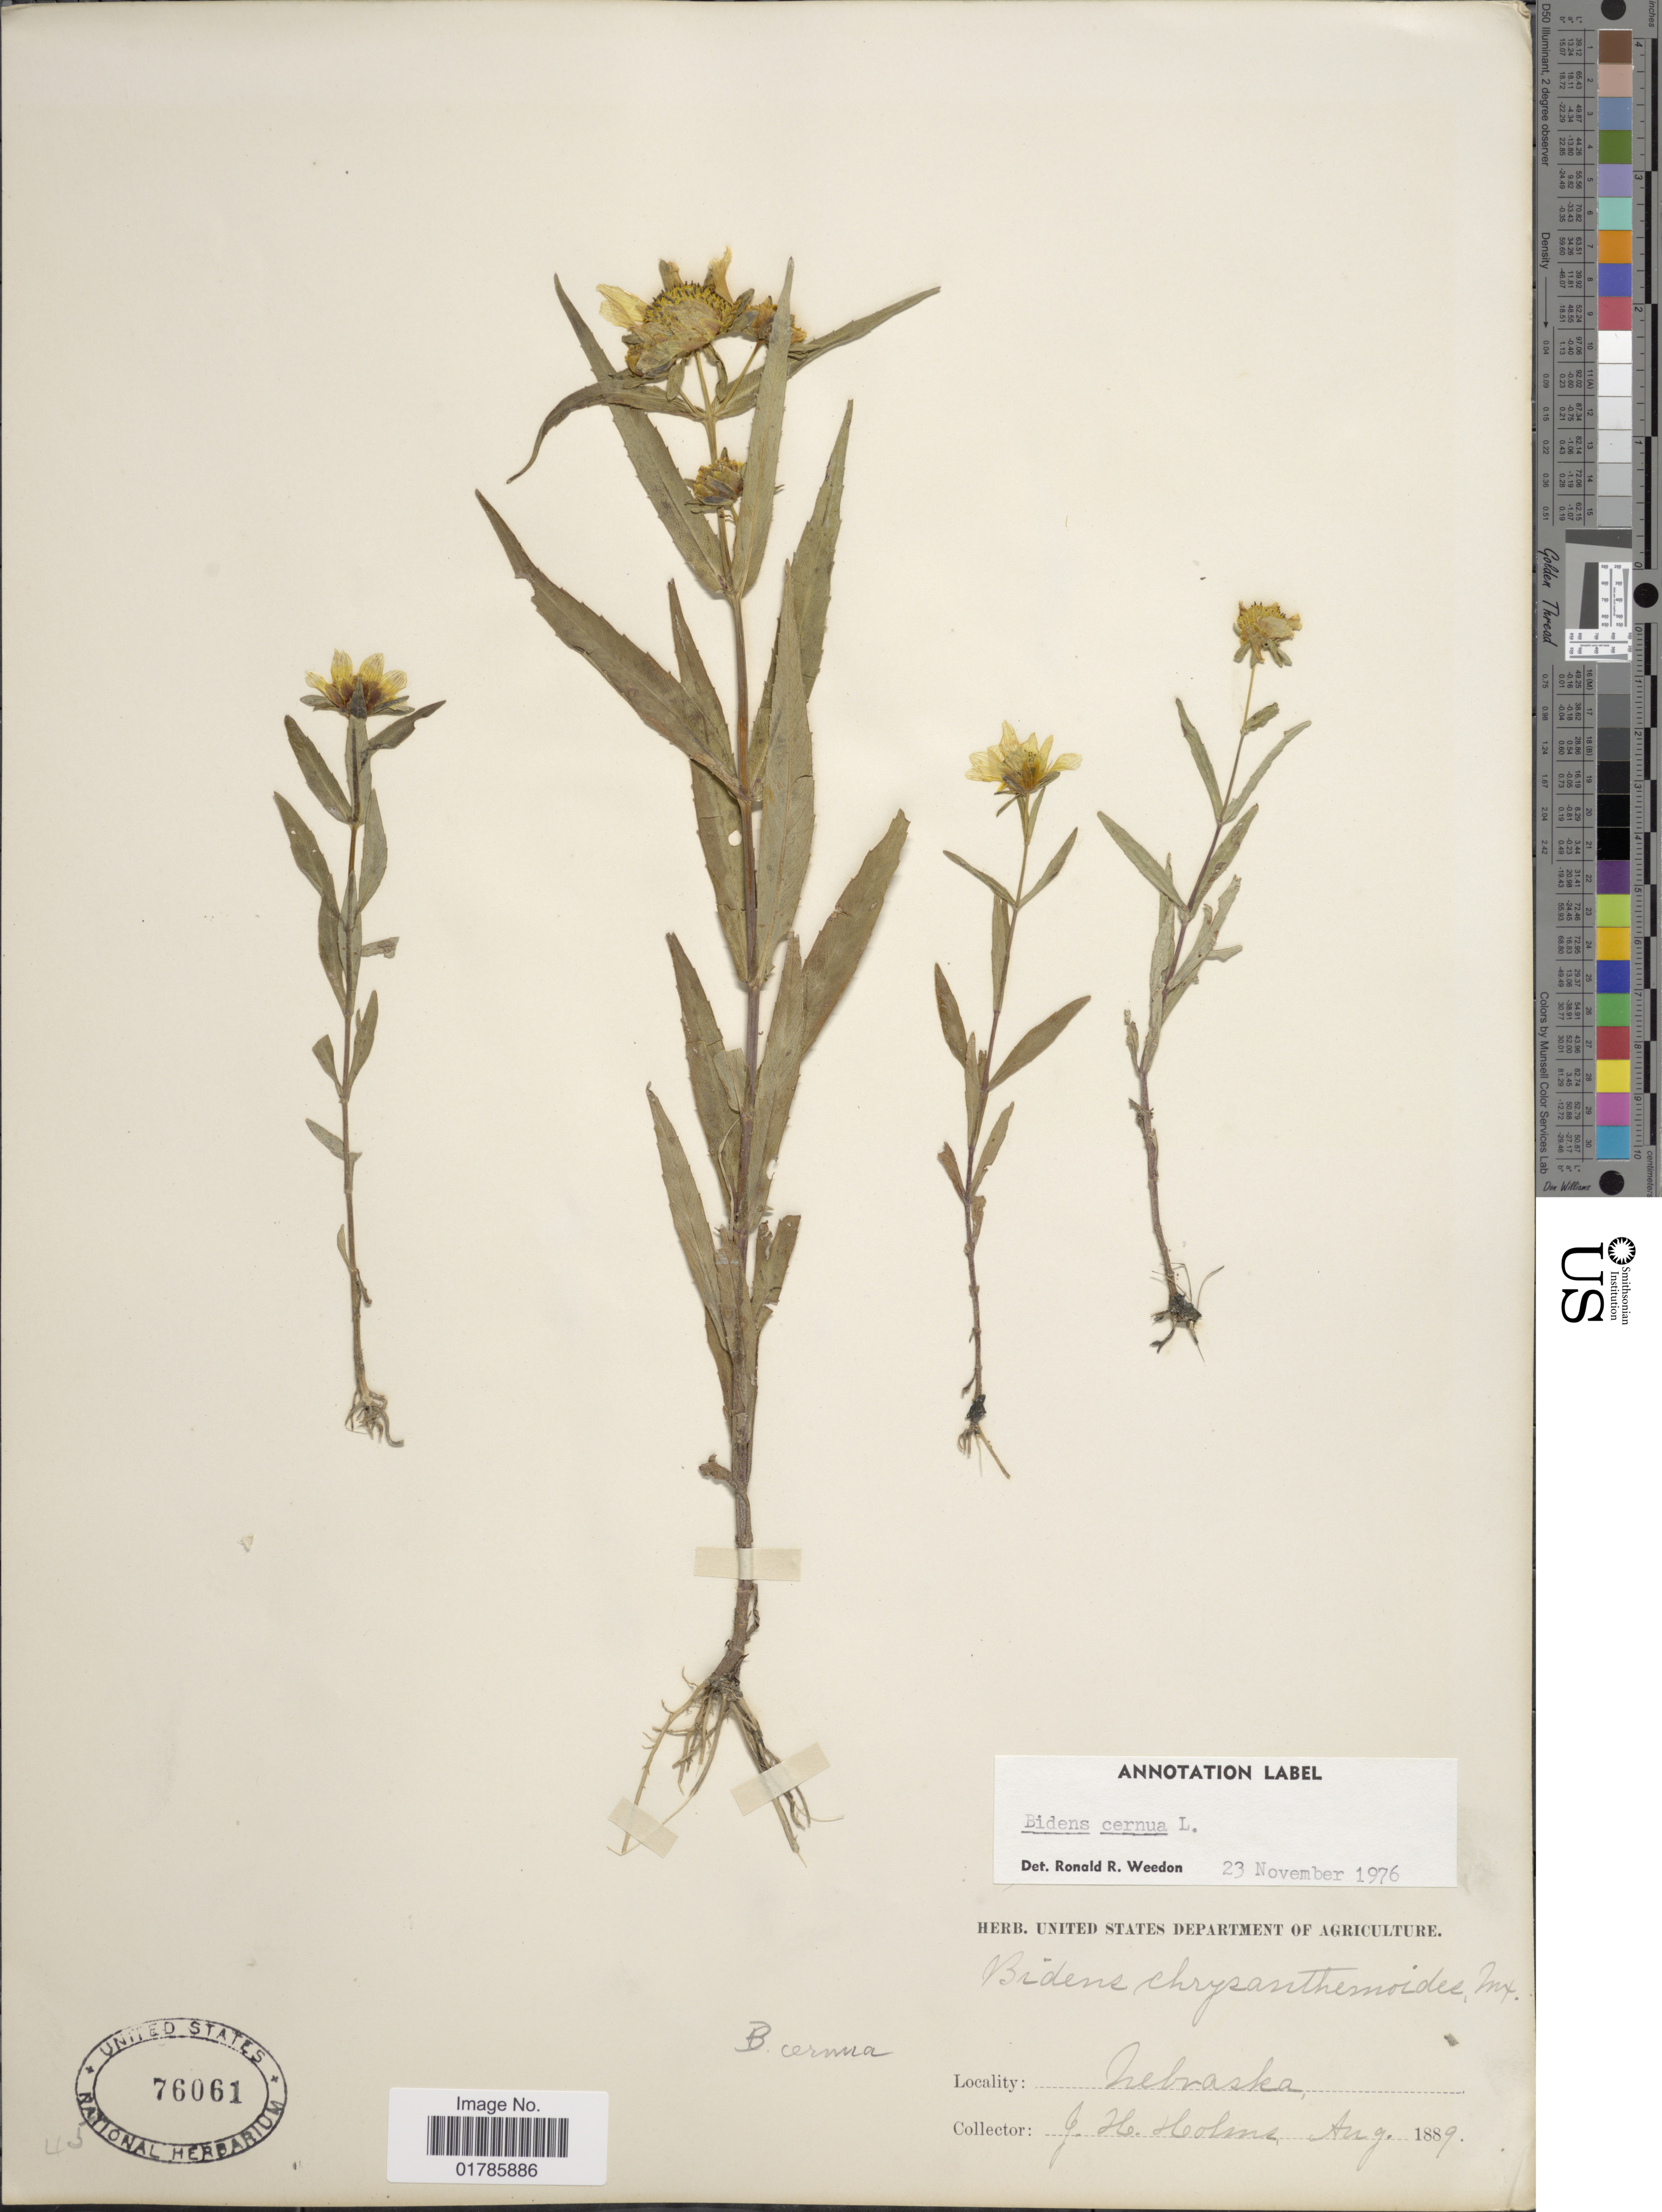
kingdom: Plantae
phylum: Tracheophyta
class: Magnoliopsida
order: Asterales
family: Asteraceae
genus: Bidens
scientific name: Bidens cernua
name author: L.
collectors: J. H. Holms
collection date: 1889-08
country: United States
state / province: Nebraska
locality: Nebraska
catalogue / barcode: US 76061